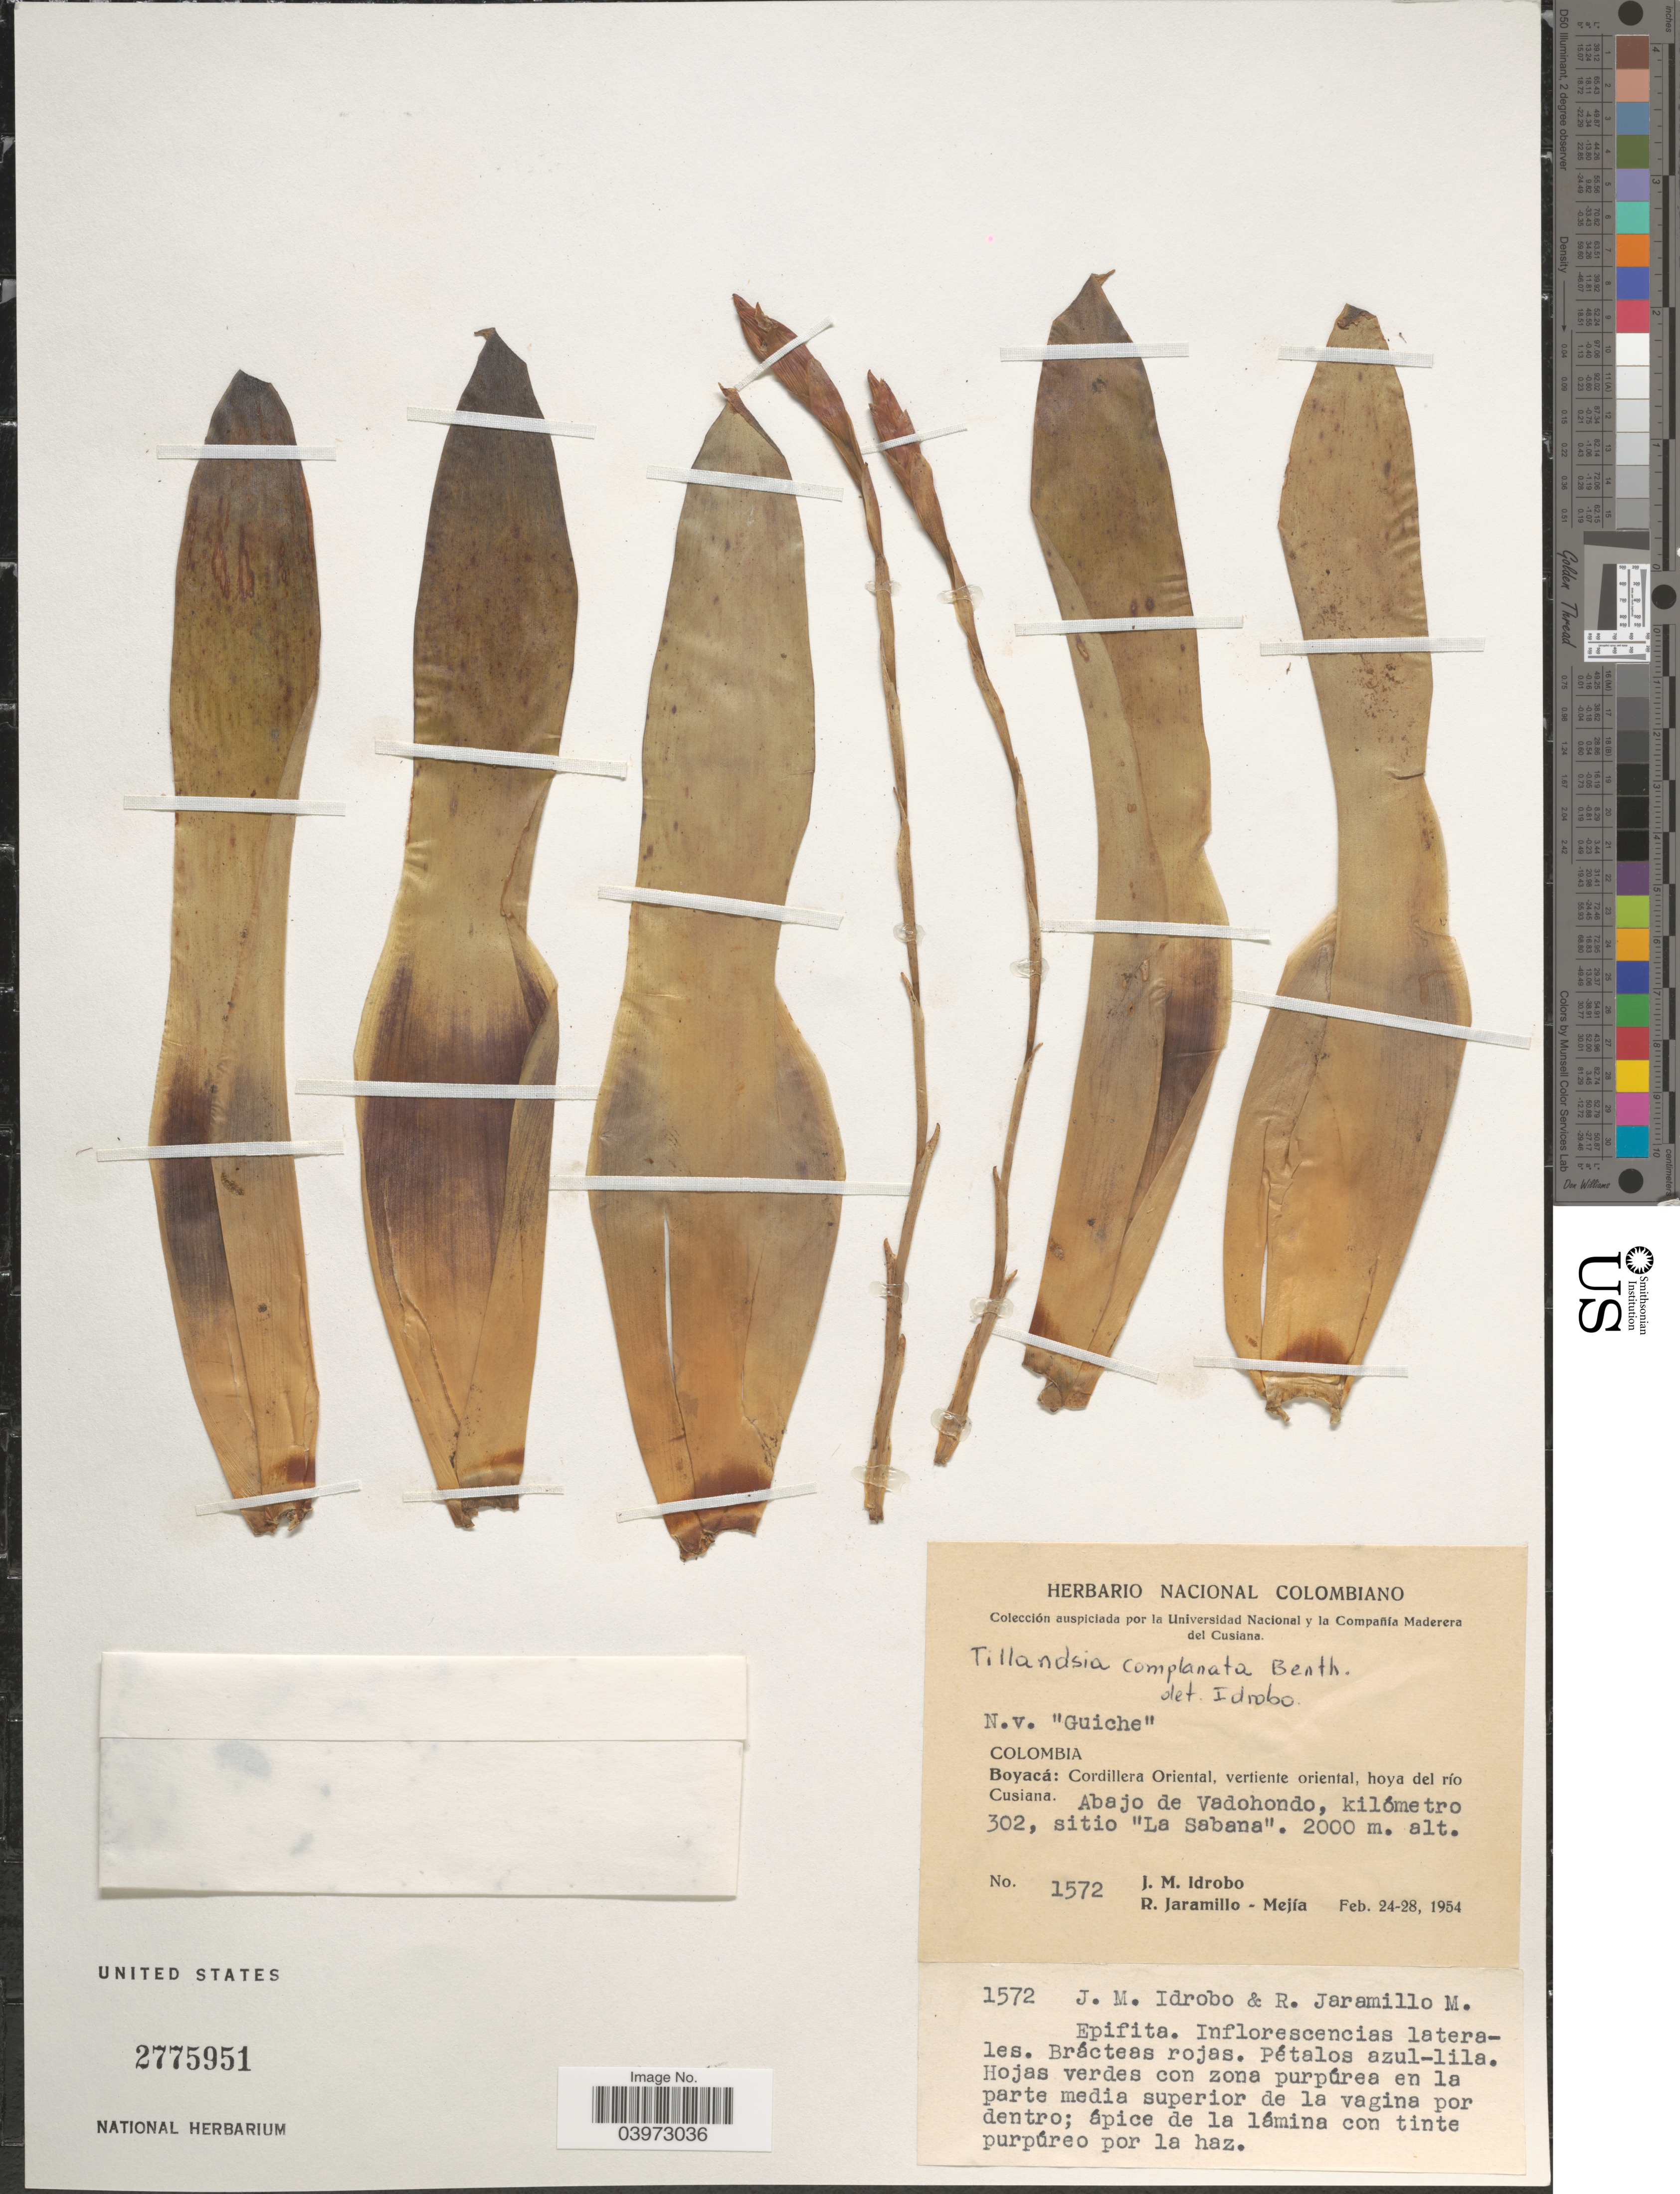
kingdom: Plantae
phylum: Tracheophyta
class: Liliopsida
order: Poales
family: Bromeliaceae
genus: Tillandsia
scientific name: Tillandsia complanata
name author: Benth.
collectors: J. M. Idrobo & R. Jaramillo M.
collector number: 1572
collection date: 1954-02-24/1954-02-28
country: Colombia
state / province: Boyacá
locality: Cordillera Oriental, vertiente oriental, hoya del río Cusiana. Abajo de Vadohondo, kilómetro 302, sitio "La Sabana".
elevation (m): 2000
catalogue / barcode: US 2775951